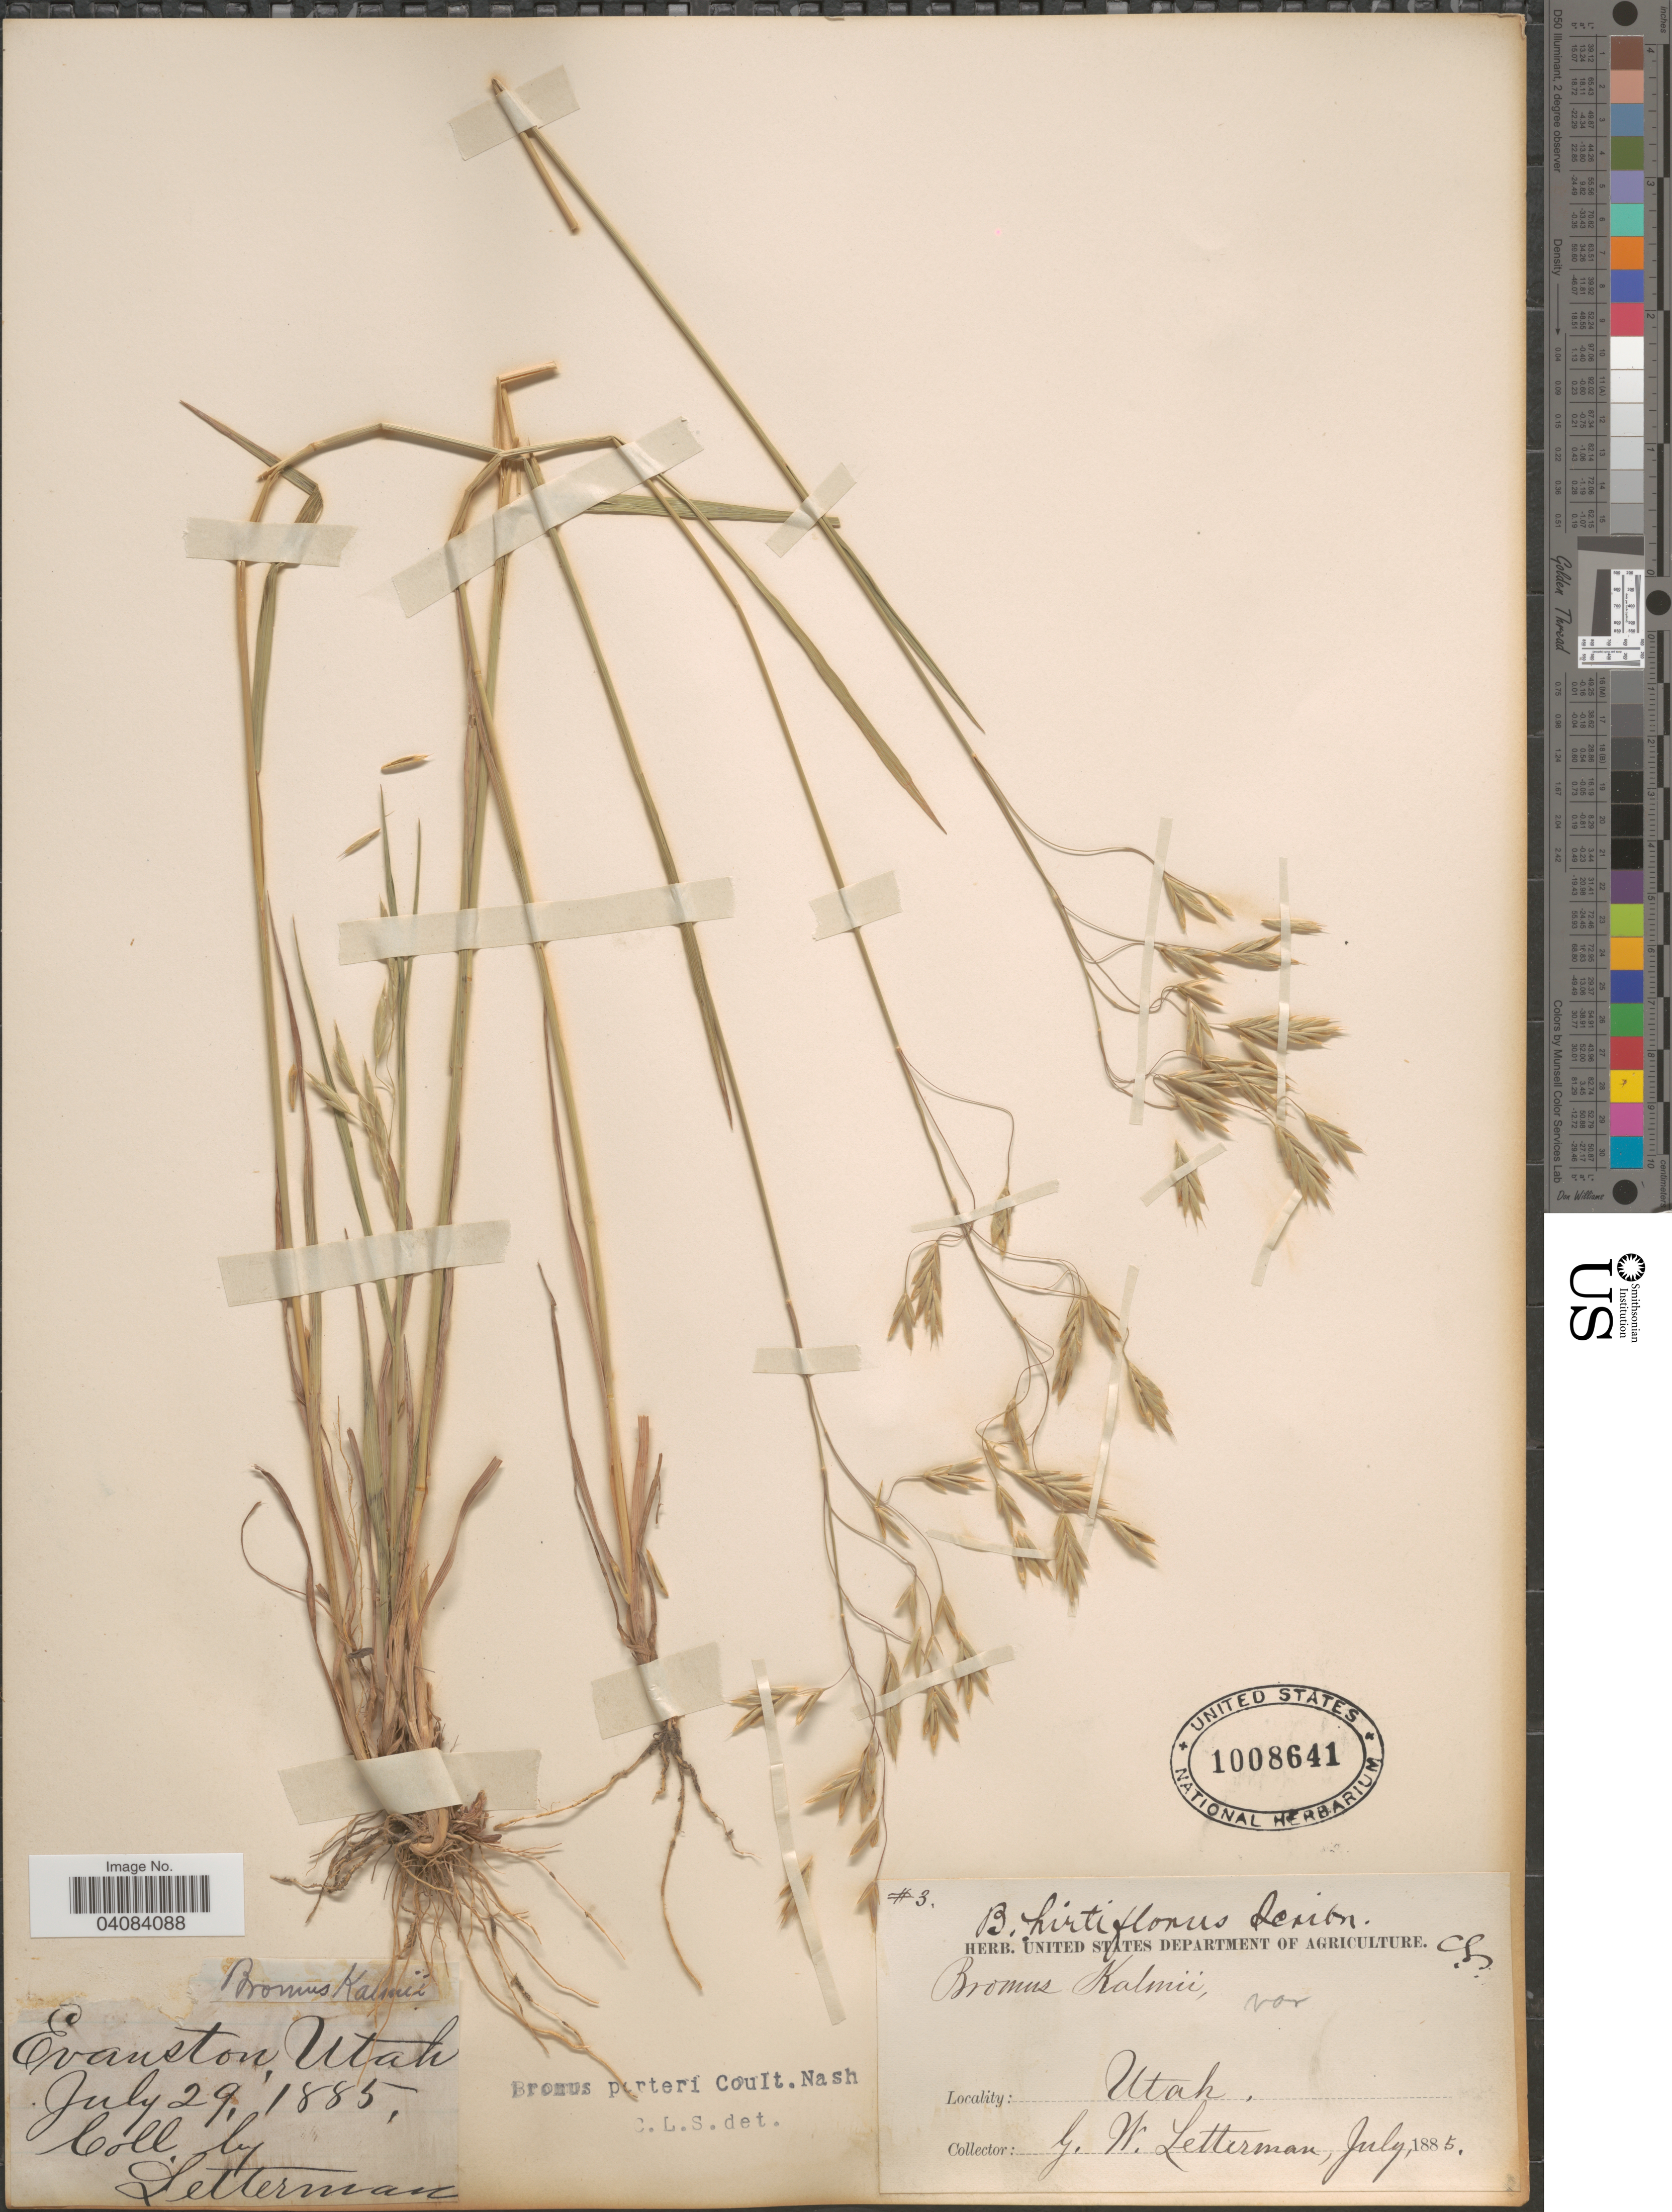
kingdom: Plantae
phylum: Tracheophyta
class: Liliopsida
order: Poales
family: Poaceae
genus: Bromus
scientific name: Bromus porteri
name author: (J.M. Coult.) Nash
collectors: G. W. Letterman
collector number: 3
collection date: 1885-07-29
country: United States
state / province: Utah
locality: Evanston.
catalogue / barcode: US 1008641